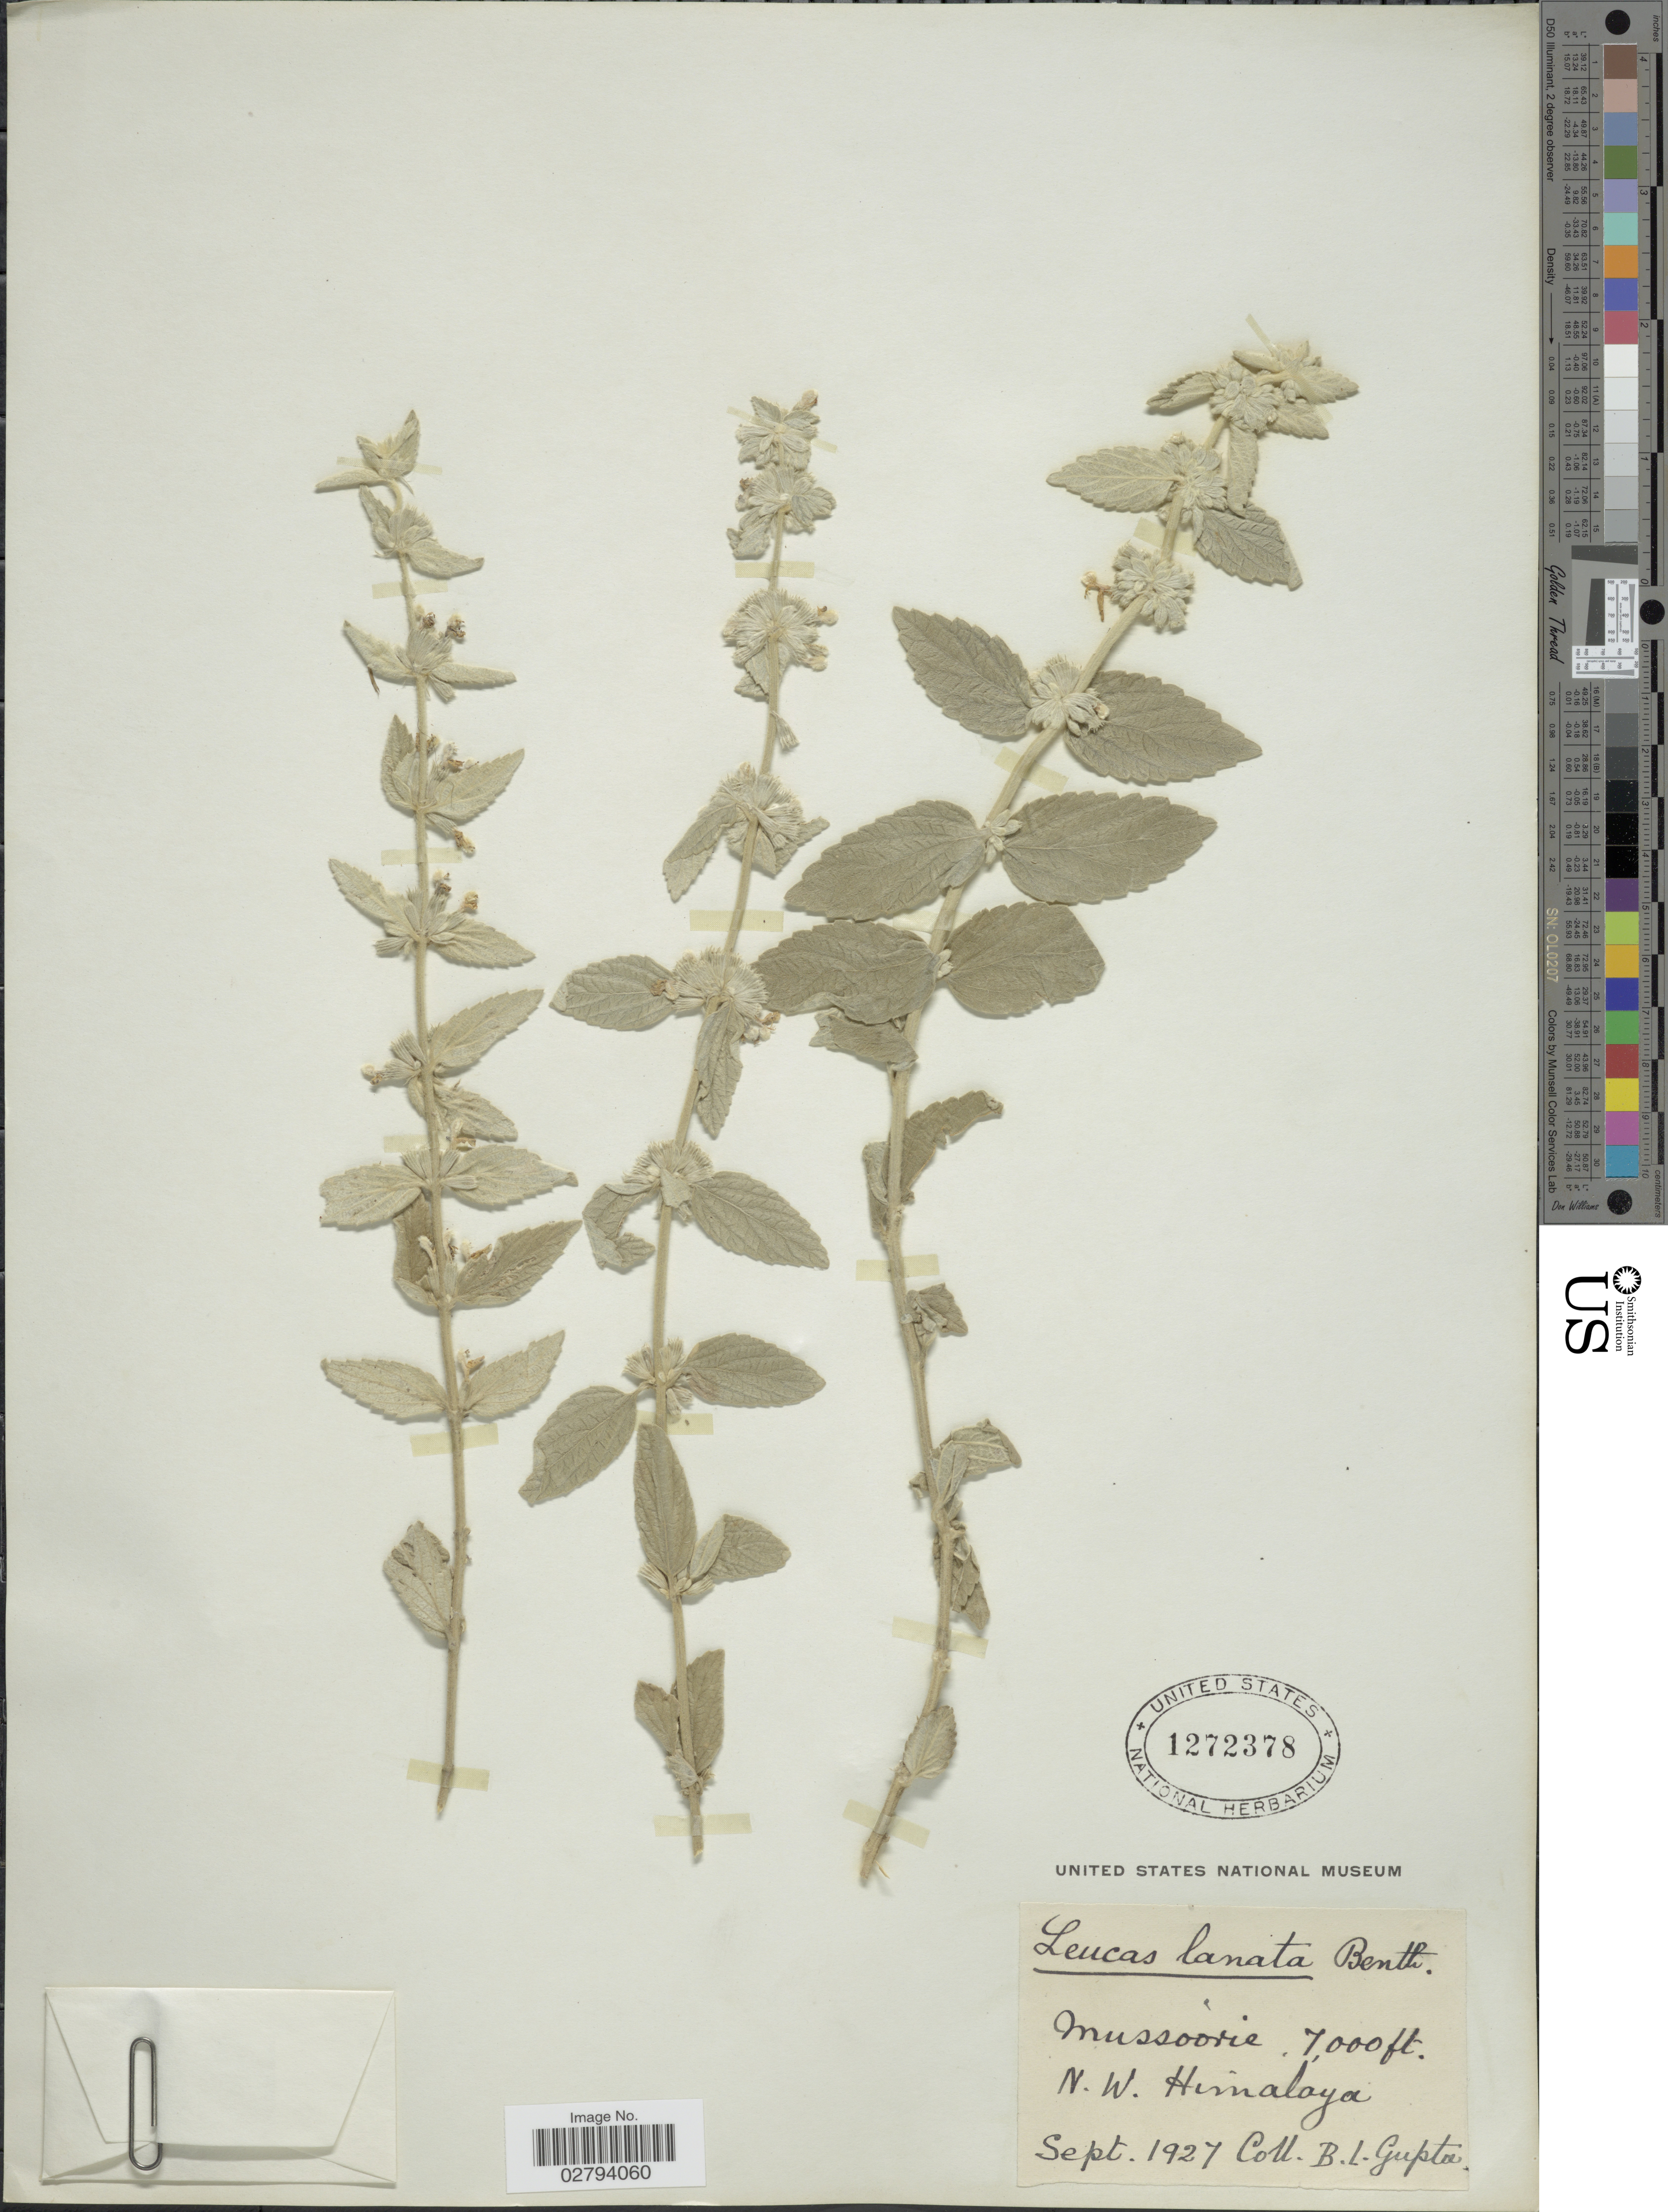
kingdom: Plantae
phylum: Tracheophyta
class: Magnoliopsida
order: Lamiales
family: Lamiaceae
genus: Leucas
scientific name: Leucas lanata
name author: Benth.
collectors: B. L. Gupta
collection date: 1927-09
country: India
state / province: Uttarakhand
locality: N. W. Himalaya, Mussoorie.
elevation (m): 2134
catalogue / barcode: US 1272378